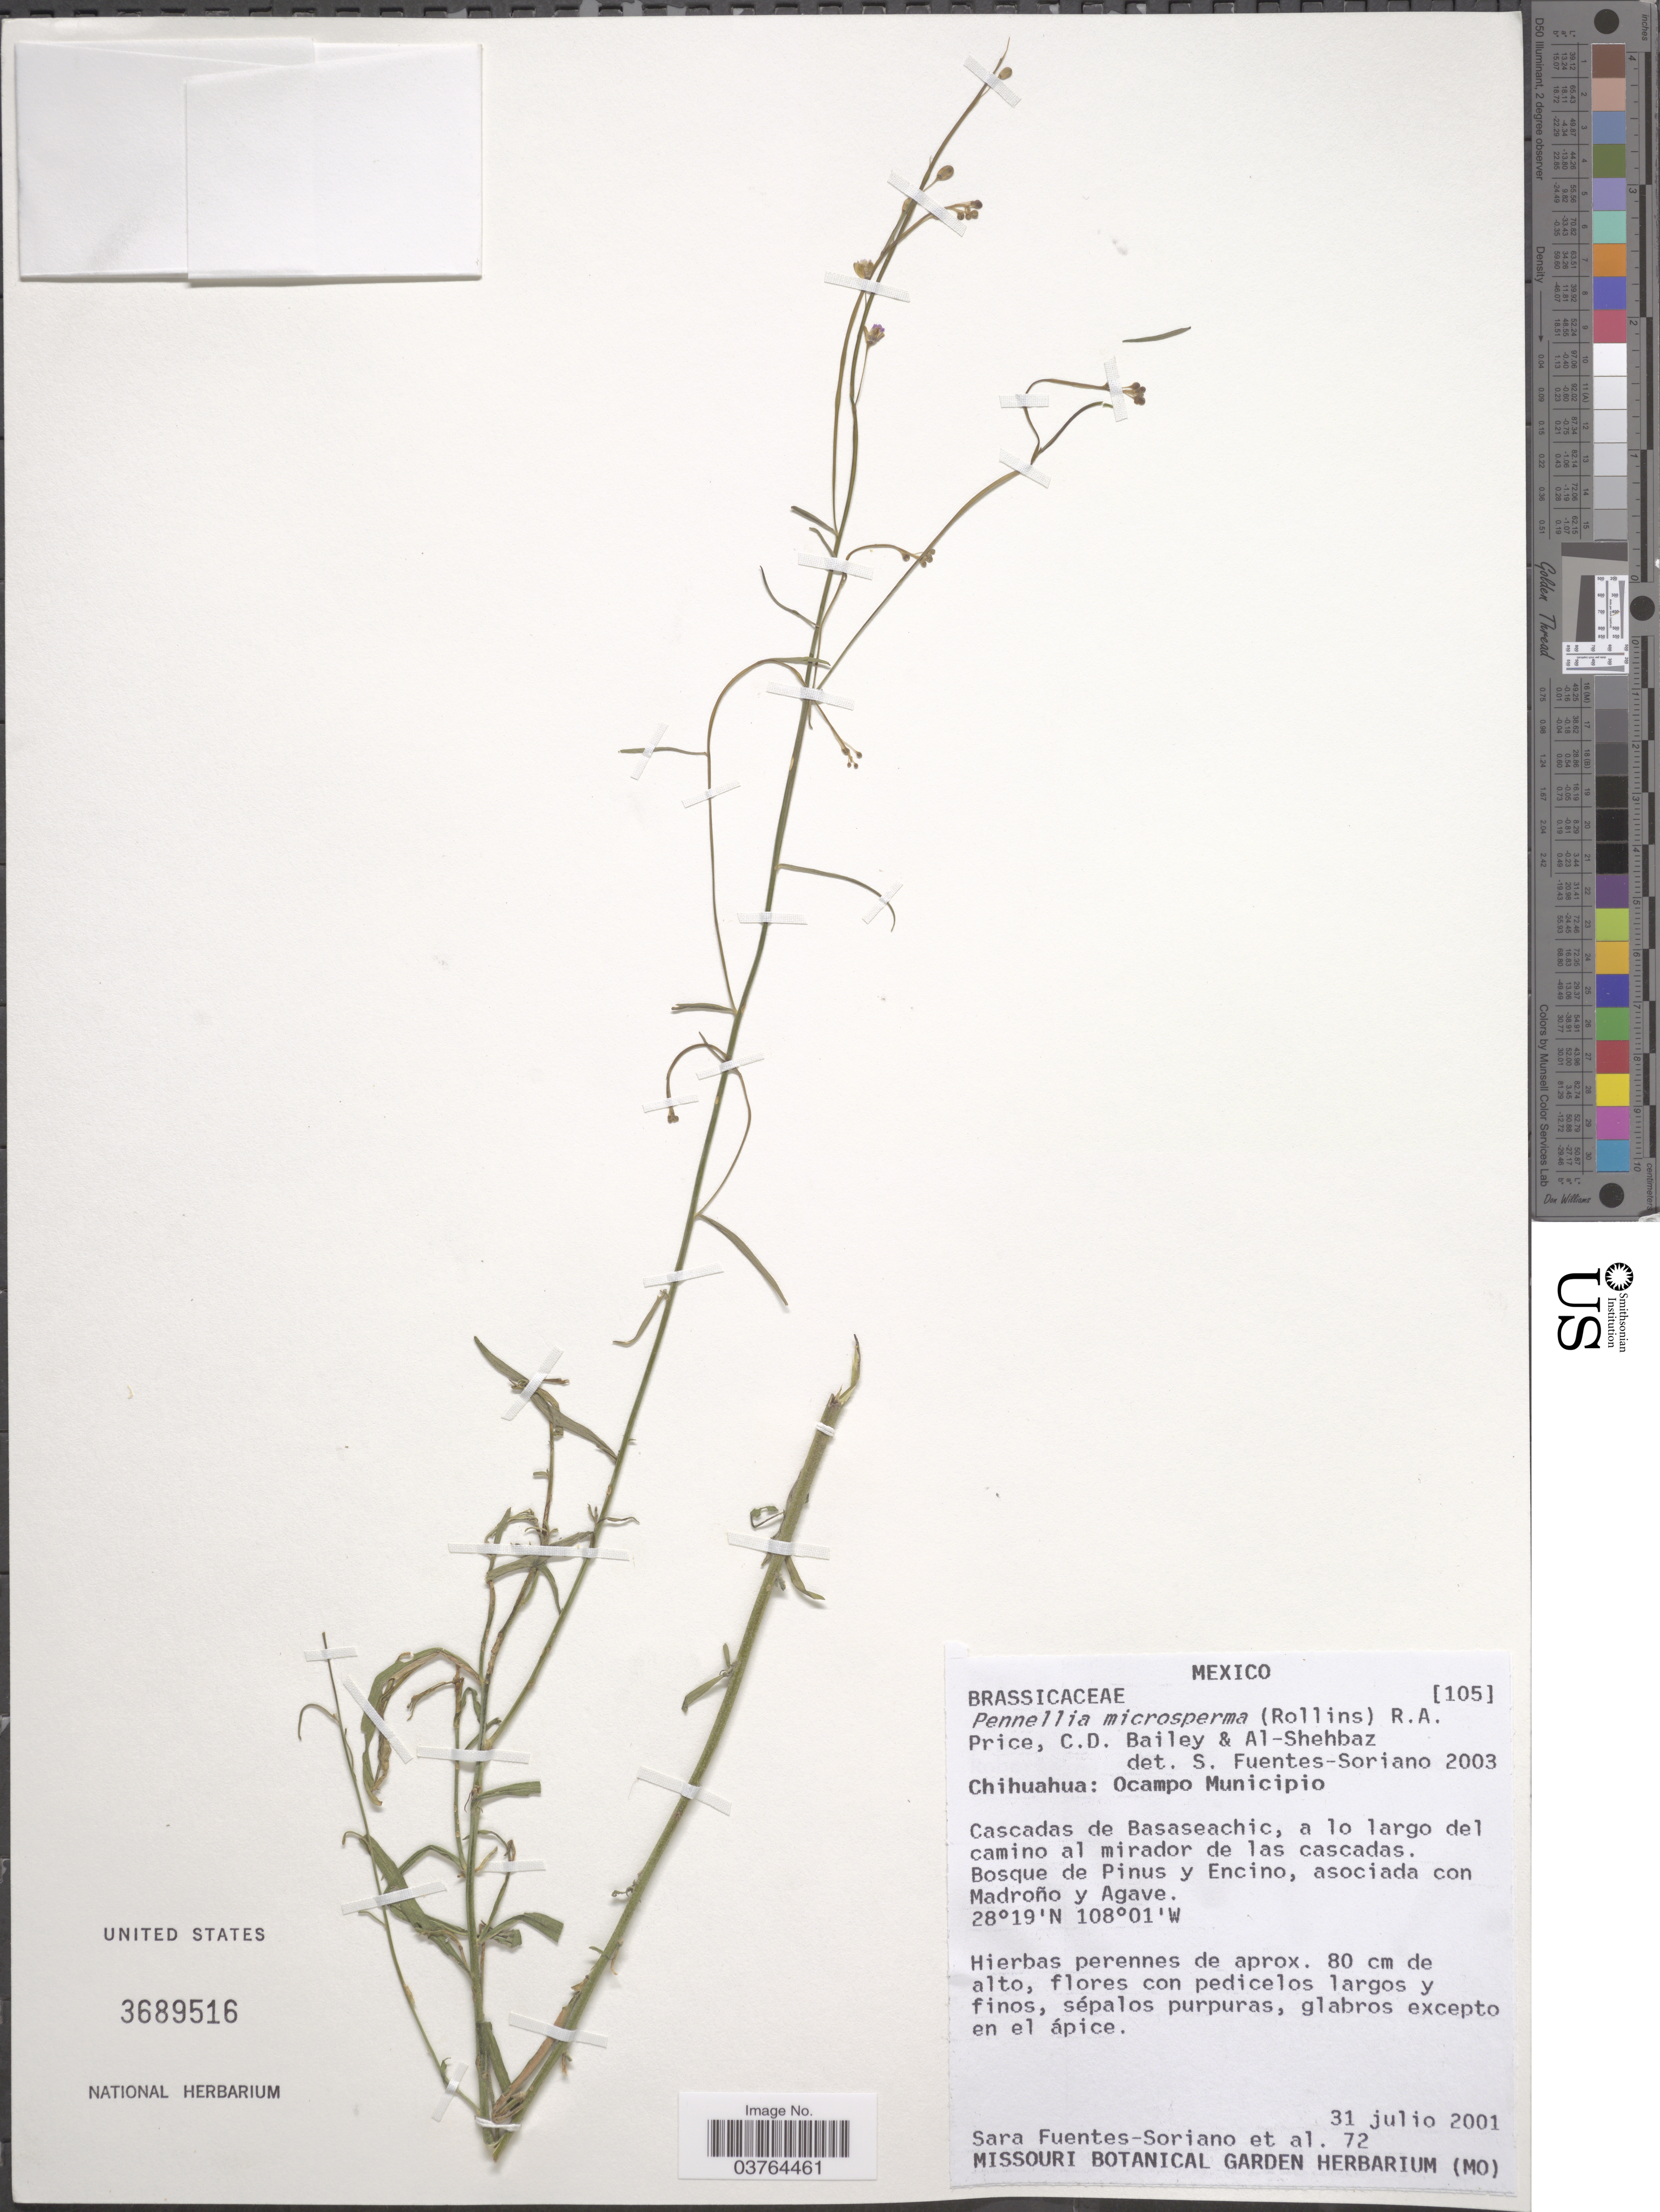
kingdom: Plantae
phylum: Tracheophyta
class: Magnoliopsida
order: Brassicales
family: Brassicaceae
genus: Pennellia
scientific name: Pennellia microsperma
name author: (Phil.) R.A. Price et al.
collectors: S. Fuentes-Soriano & et al.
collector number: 72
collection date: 2001-07-31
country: Mexico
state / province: Chihuahua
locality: Ocampo Municipio. Cascadas de Basaseachic, a lo largo del camino al mirador de las cascadas.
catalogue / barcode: US 3689516